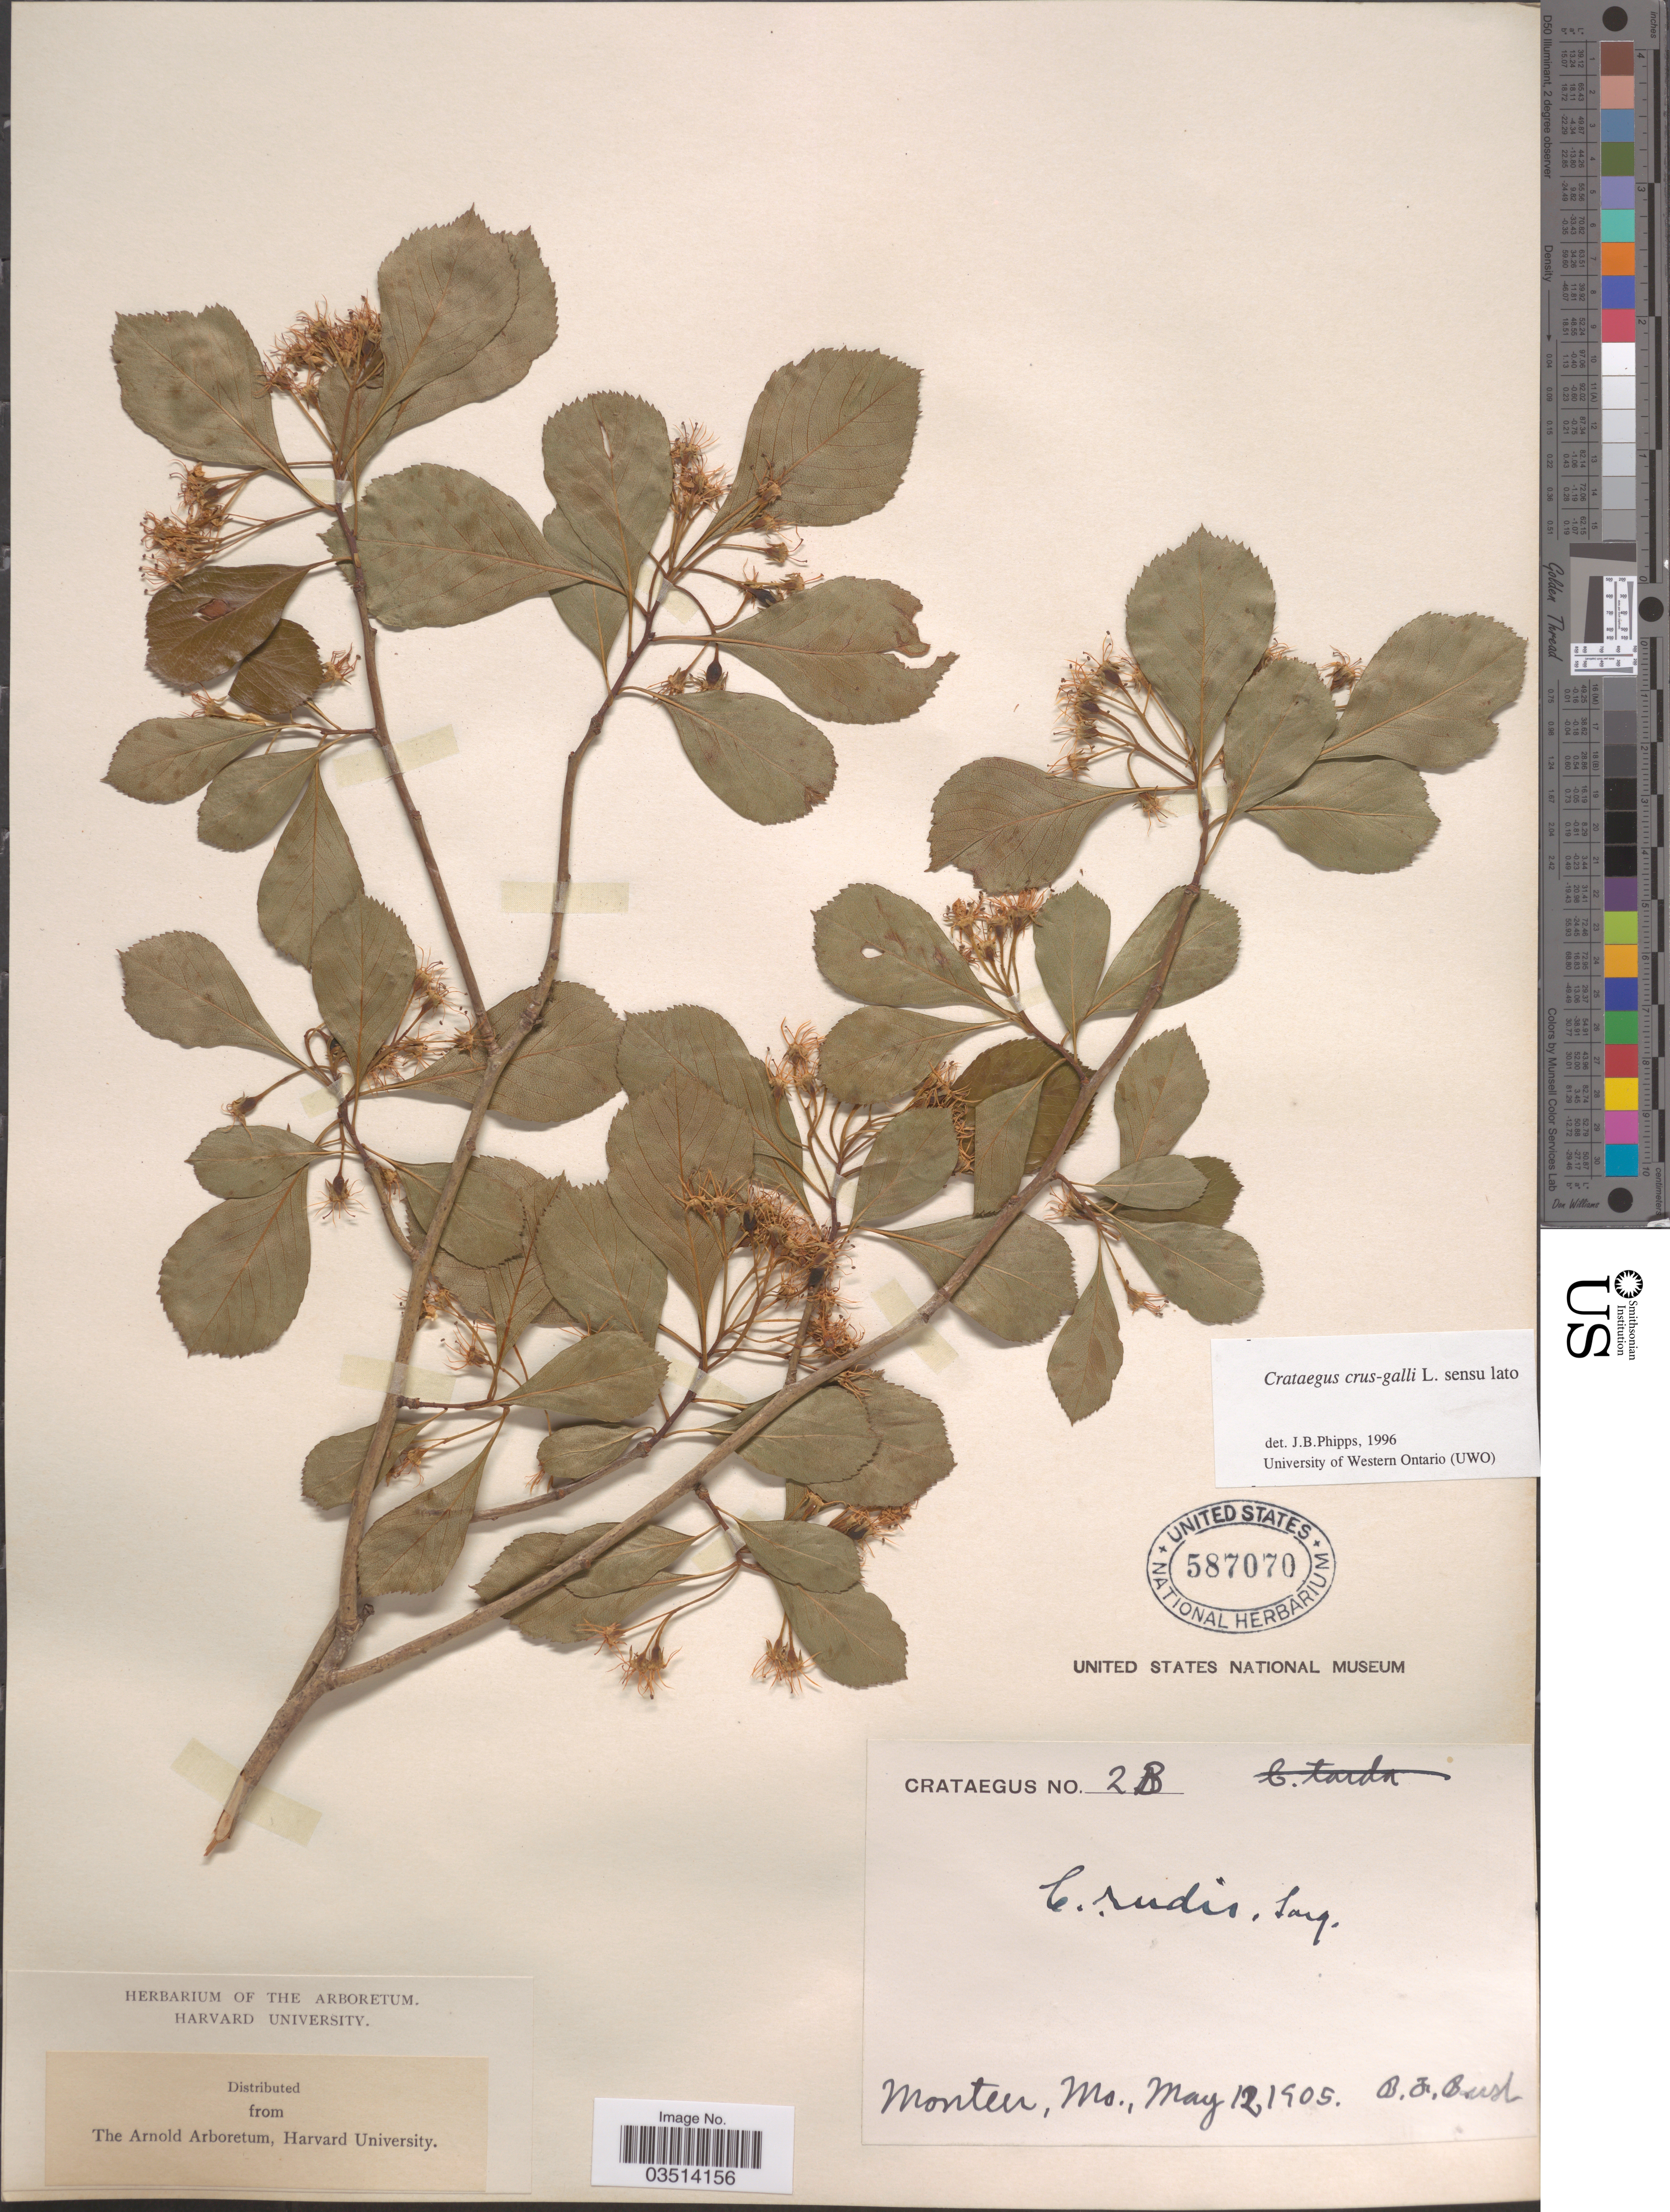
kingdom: Plantae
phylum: Tracheophyta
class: Magnoliopsida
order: Rosales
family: Rosaceae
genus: Crataegus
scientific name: Crataegus crus-galli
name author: L.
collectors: B. F. Bush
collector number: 2B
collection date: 1905-05-12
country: United States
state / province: Missouri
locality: Monteer.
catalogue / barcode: US 587070